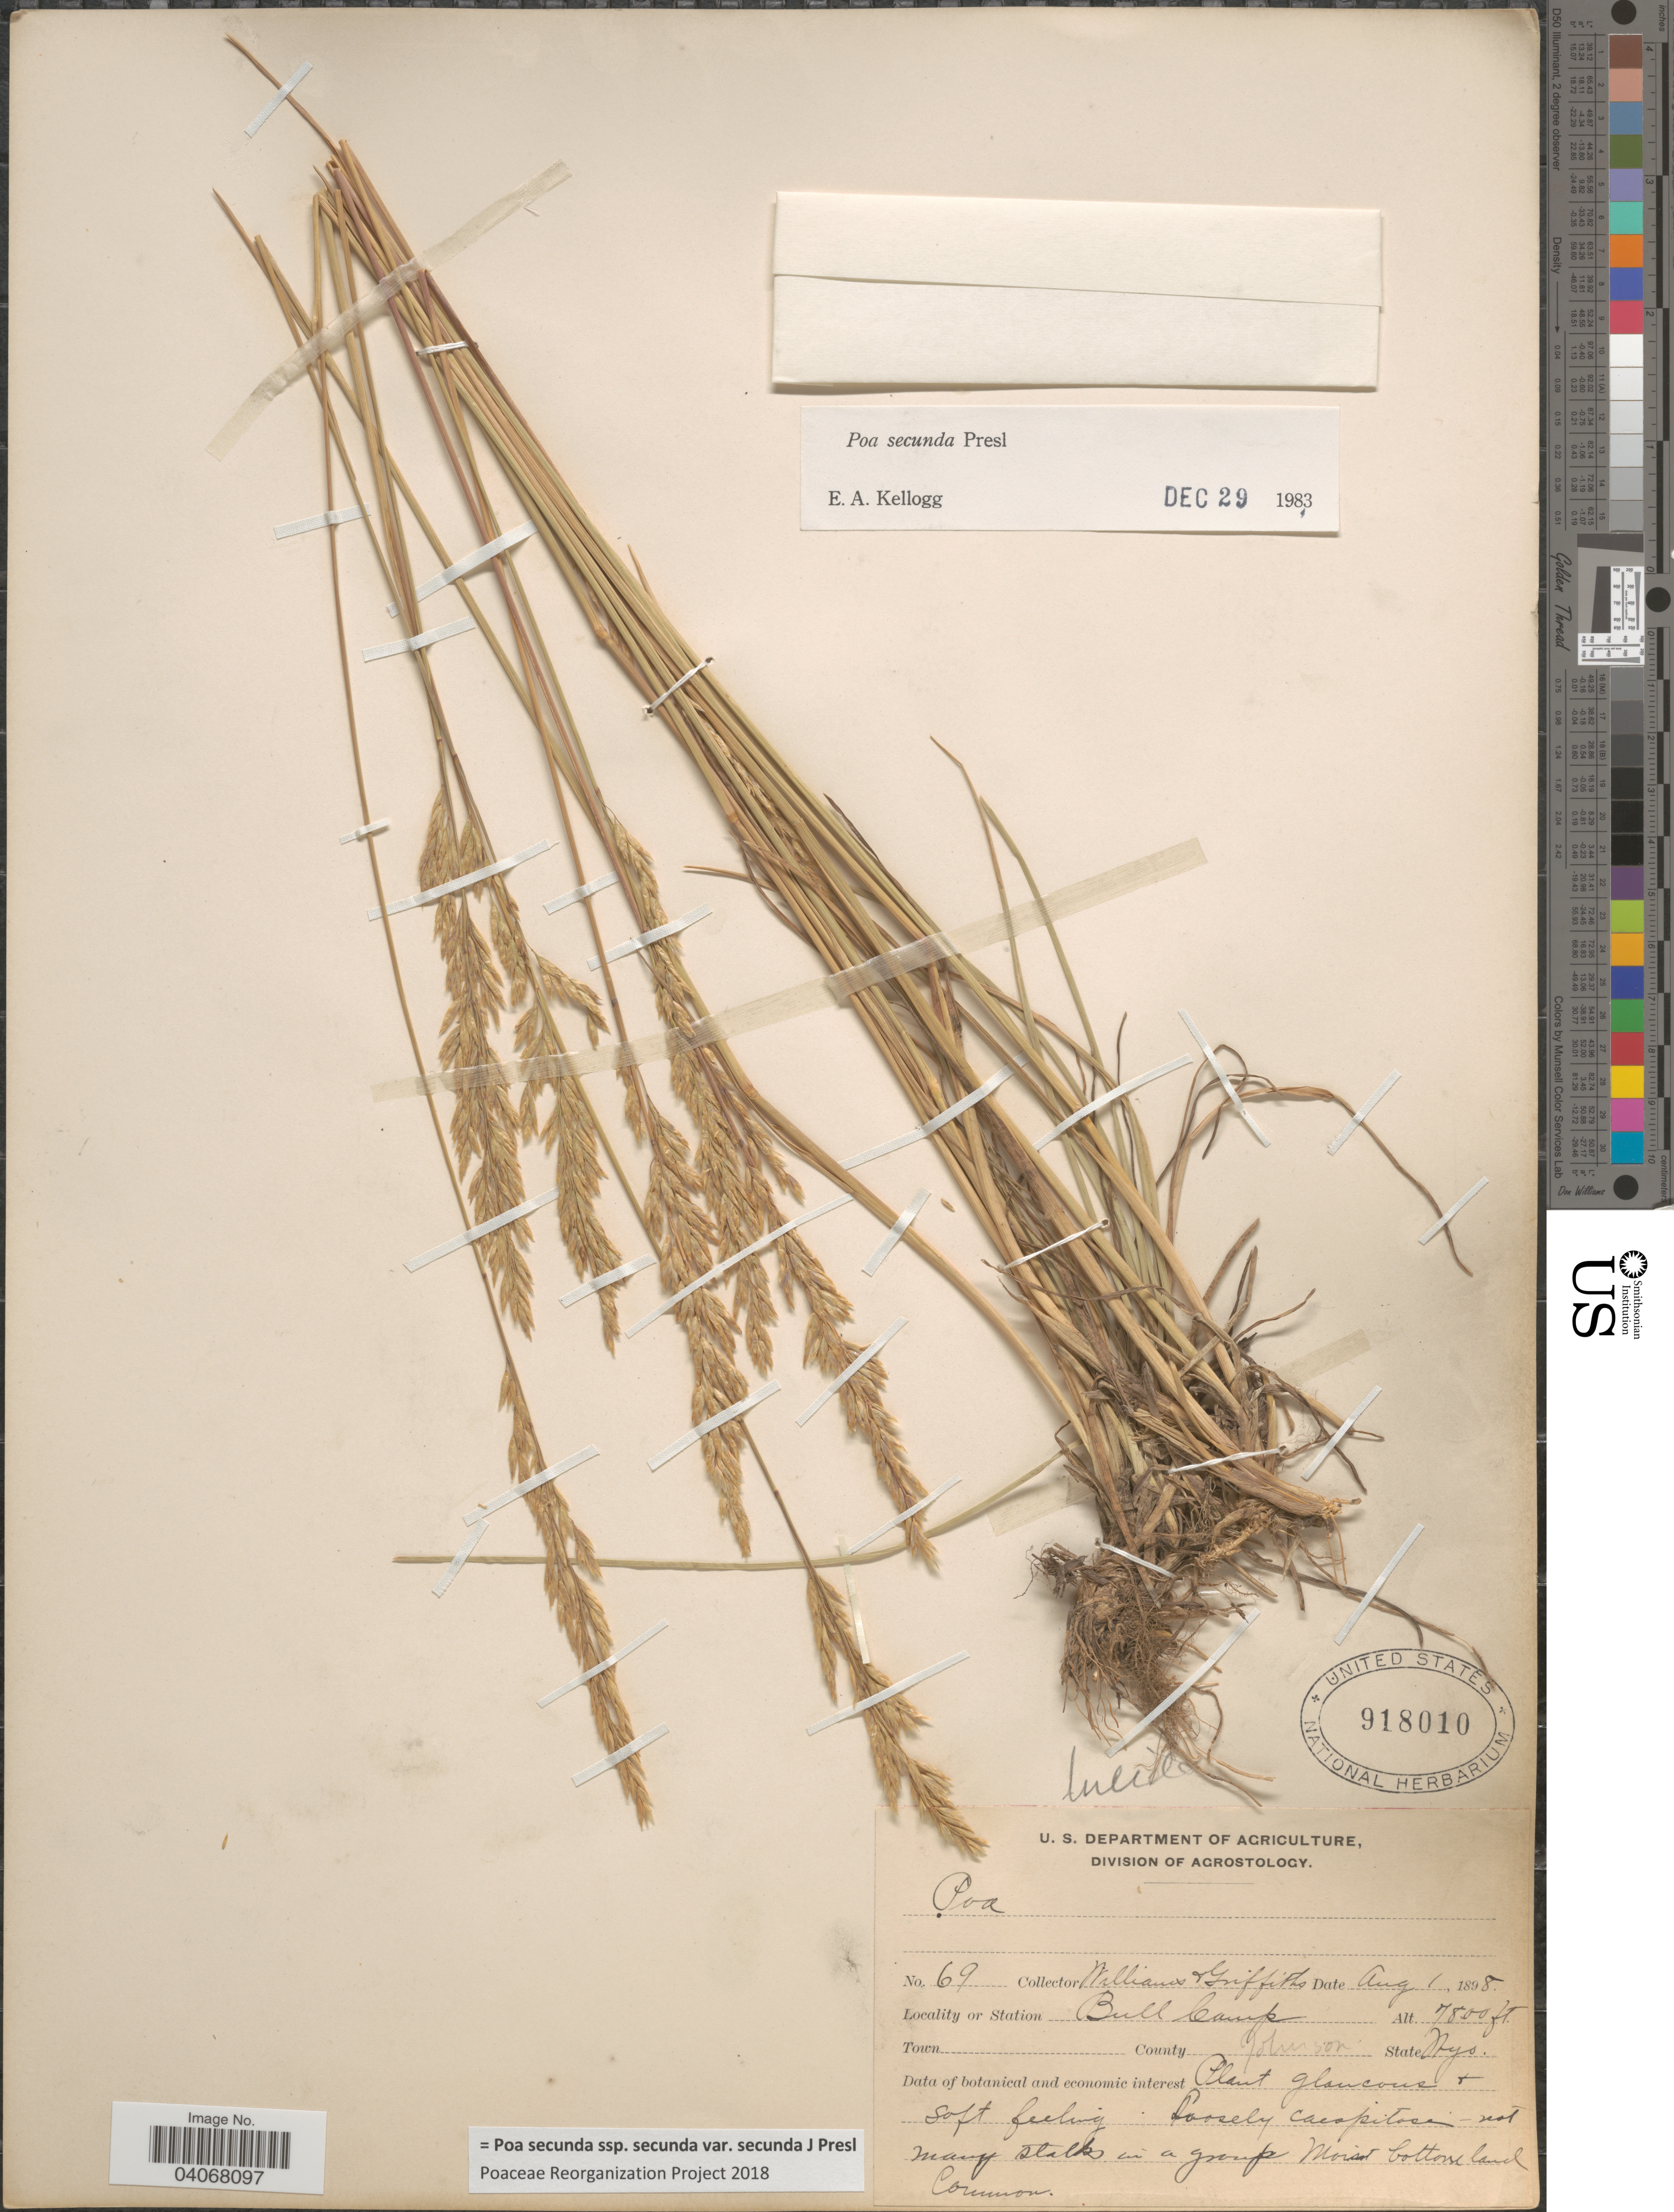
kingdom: Plantae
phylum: Tracheophyta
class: Liliopsida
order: Poales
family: Poaceae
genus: Poa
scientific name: Poa secunda subsp. secunda var. secunda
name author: J. Presl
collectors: -- Williams & -. Griffith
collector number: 69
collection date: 1898-08-01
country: United States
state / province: Wyoming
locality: Bull Camp. County Johnson.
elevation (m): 2377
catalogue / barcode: US 918010